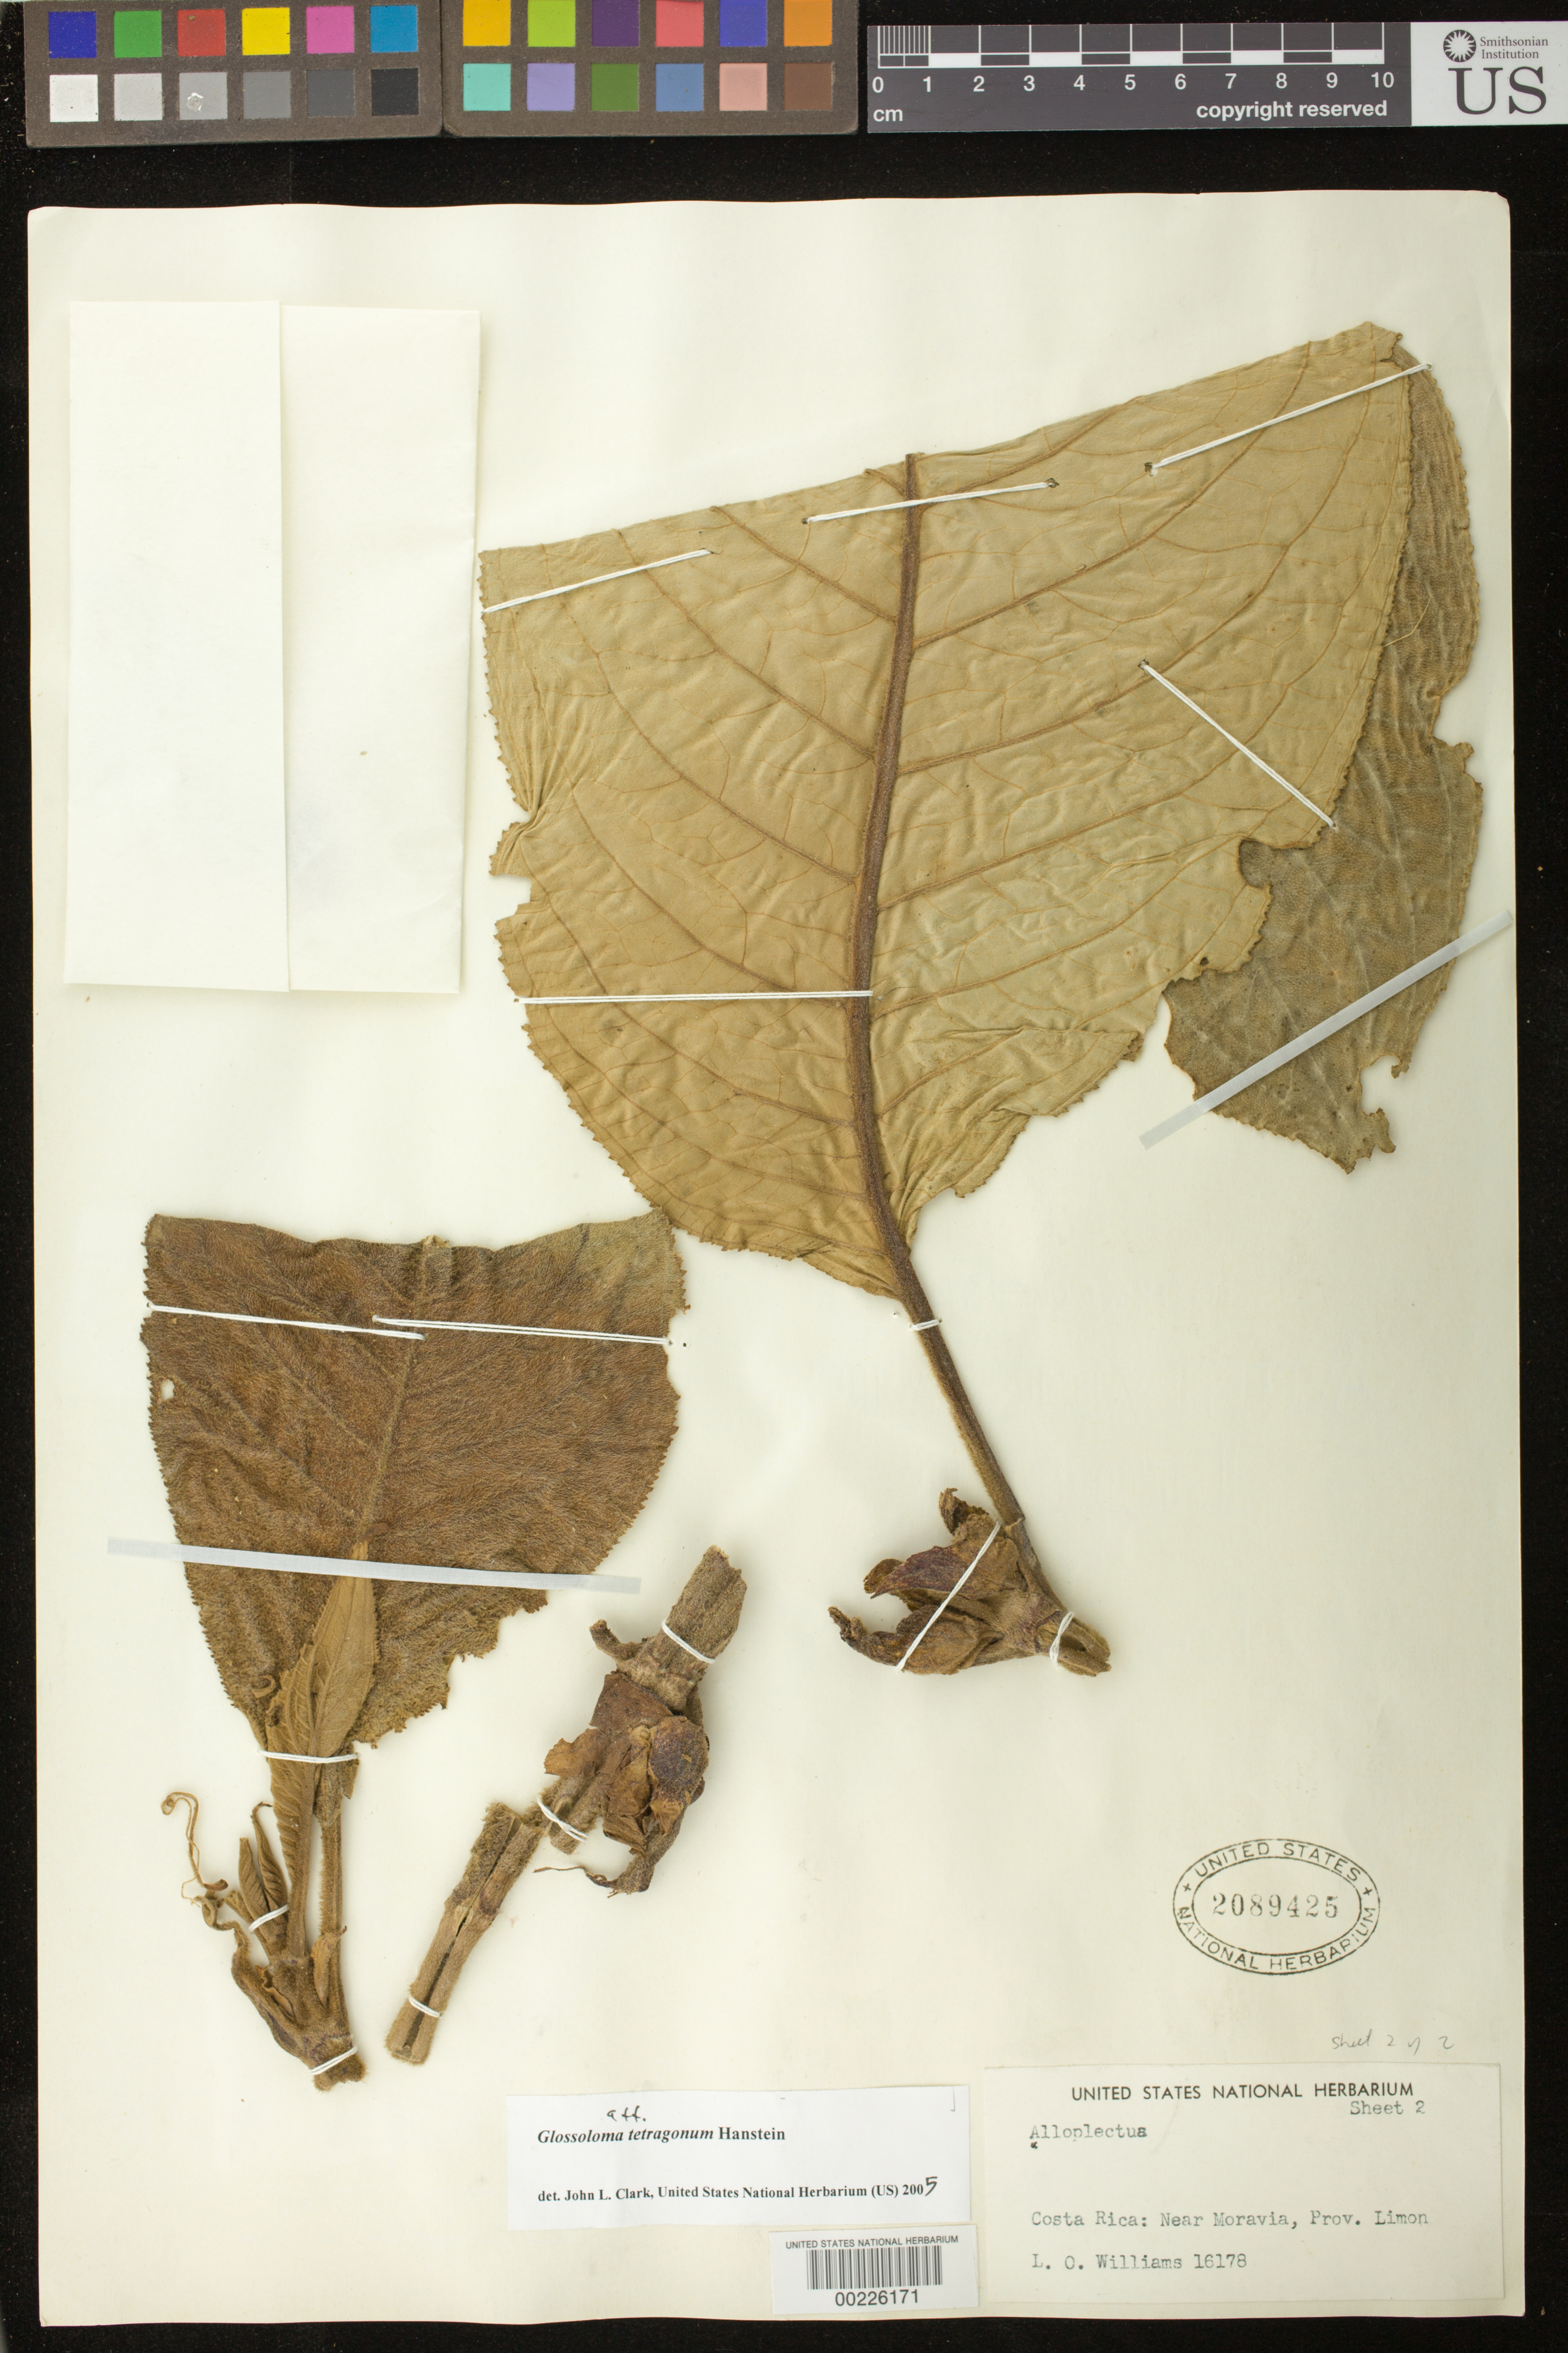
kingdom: Plantae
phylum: Tracheophyta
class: Magnoliopsida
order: Lamiales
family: Gesneriaceae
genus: Glossoloma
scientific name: Glossoloma tetragonum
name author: Hanst.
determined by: Clark, J. L., (SEL), The Marie Selby Botanical Garden (UNITED STATES)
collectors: L. O. Williams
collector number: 16178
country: Costa Rica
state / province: Limón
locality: Near Moravia, Prov. Limon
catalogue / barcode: US 2089425